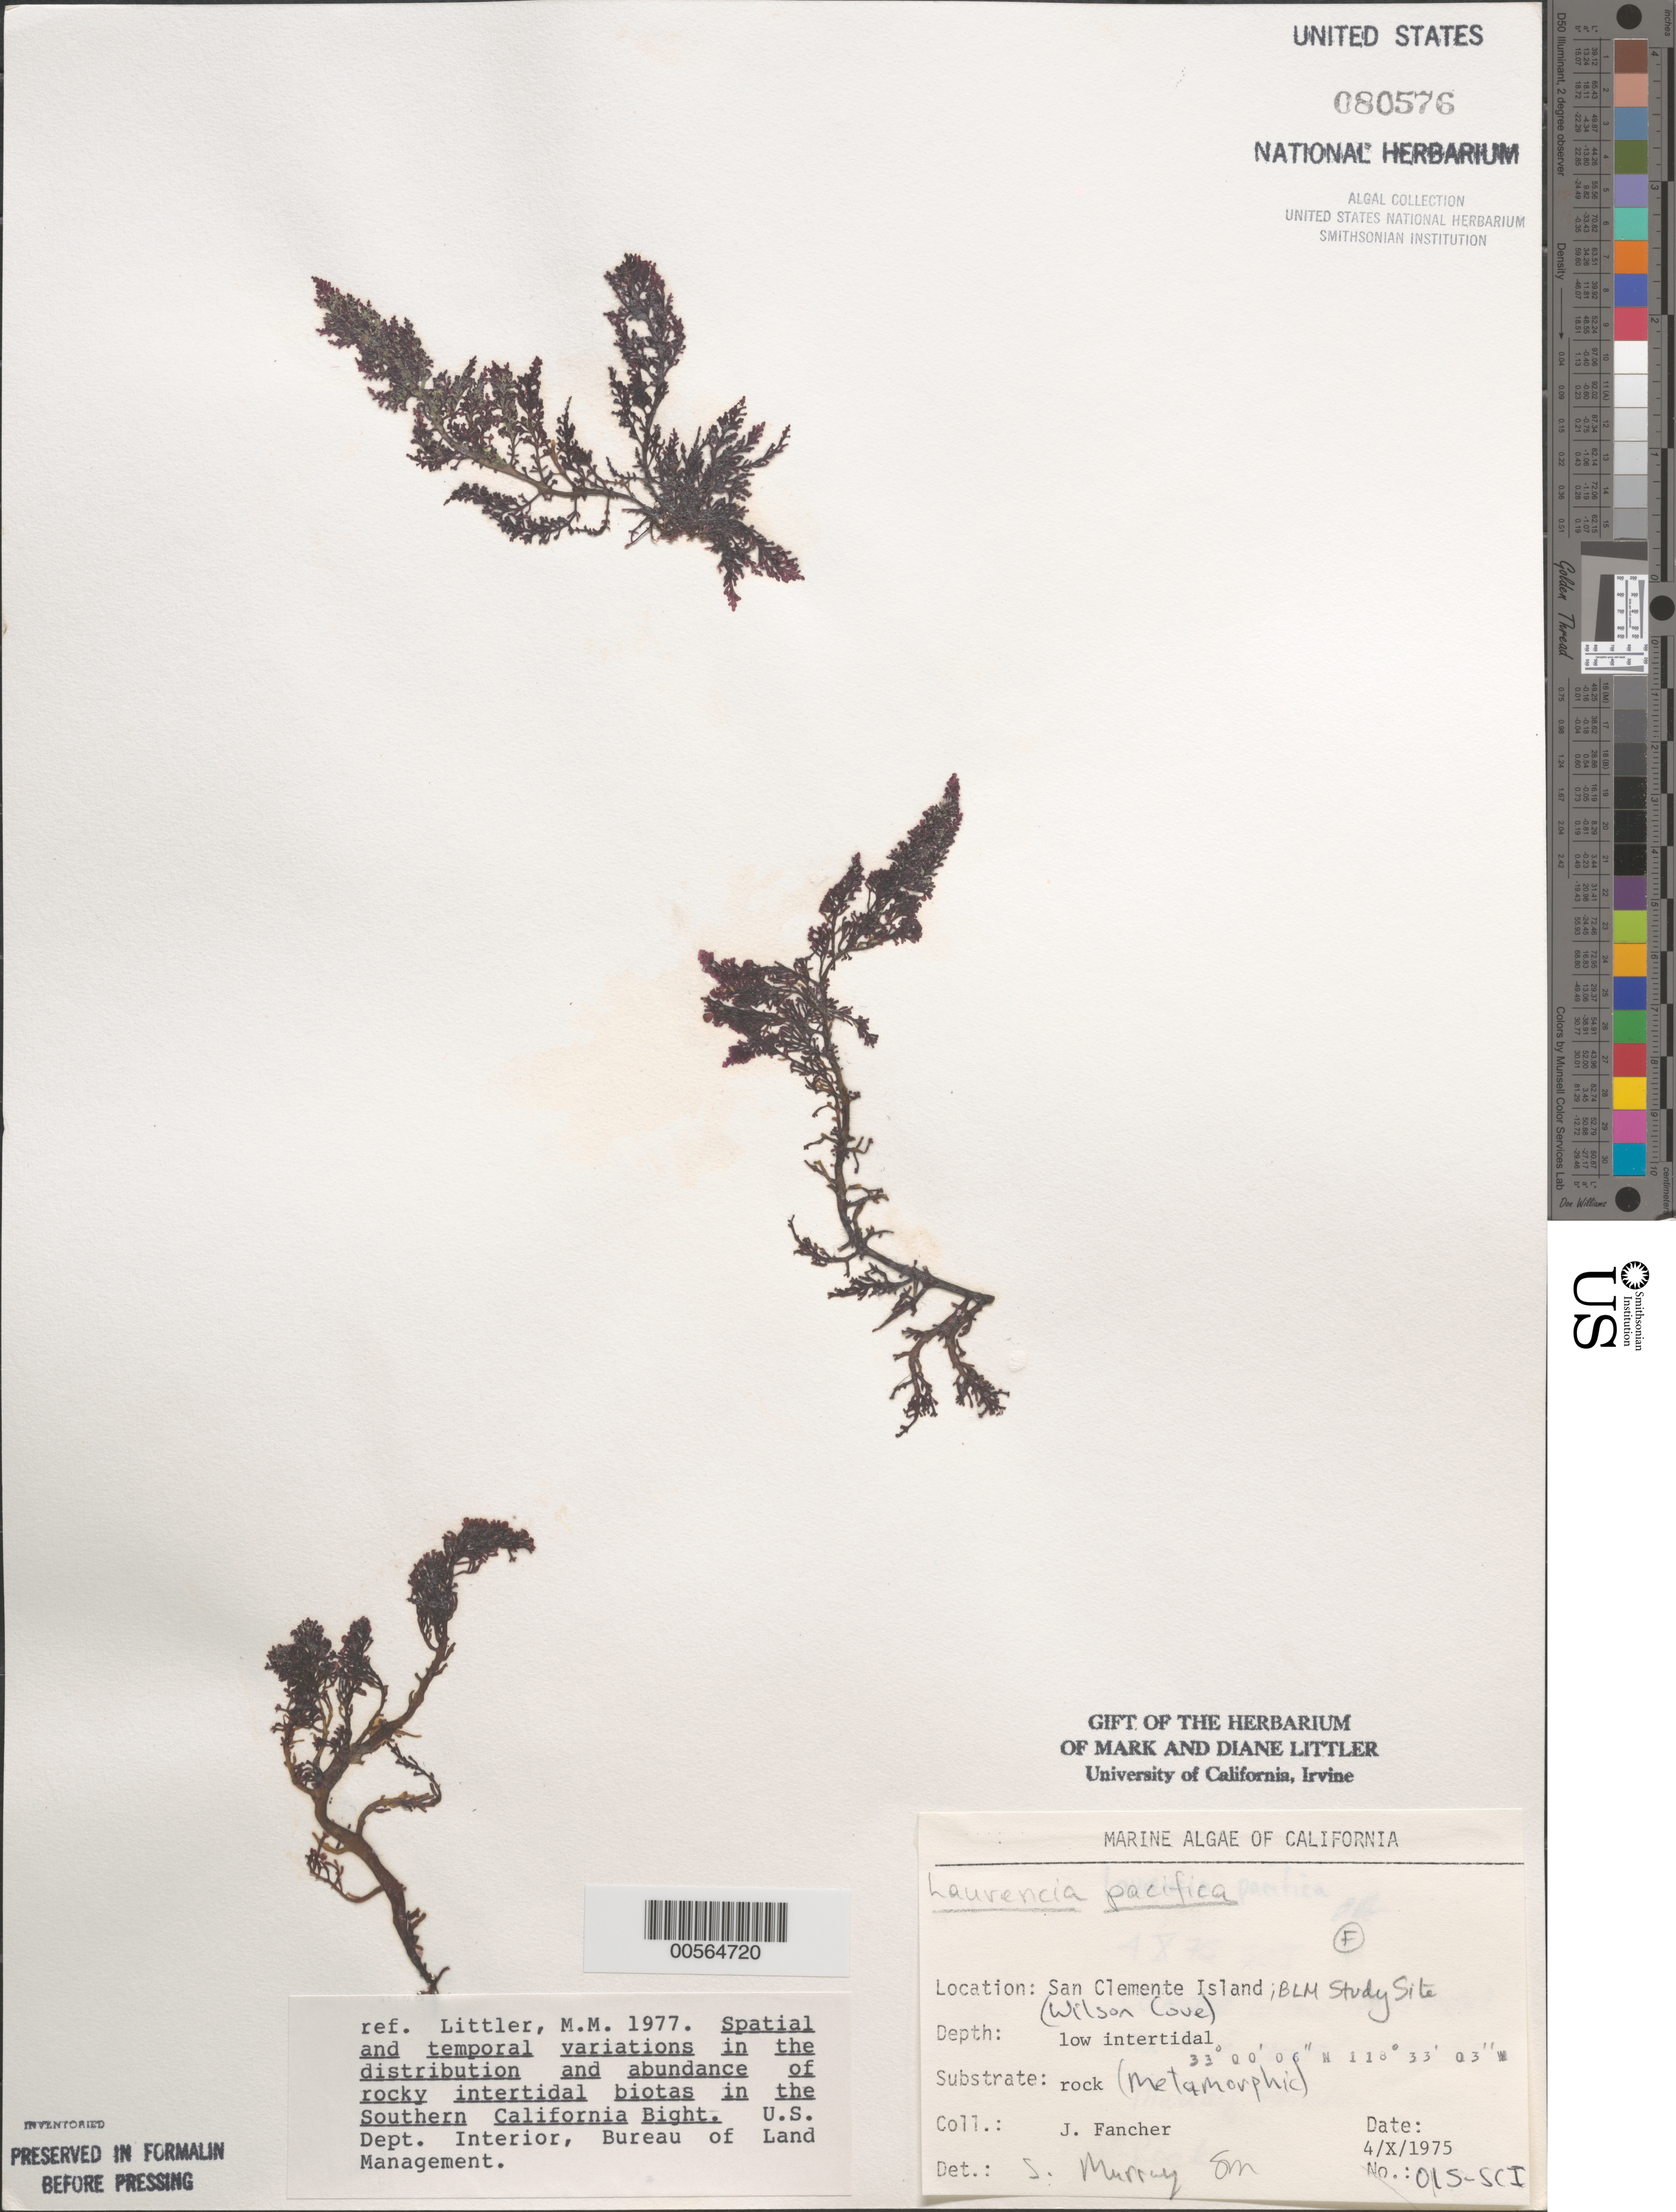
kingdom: Plantae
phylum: Rhodophyta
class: Florideophyceae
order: Ceramiales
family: Rhodomelaceae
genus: Laurencia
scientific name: Laurencia pacifica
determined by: Murray, S. N.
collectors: J. Fancher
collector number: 015-sci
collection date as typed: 04 Oct 1975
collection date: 1975-10-04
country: United States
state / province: California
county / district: Los Angeles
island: San Clemente Island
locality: Wilson Cove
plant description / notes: BLM-SOCALBIGHT Rocky Intertidal Survey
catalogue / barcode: US 80576